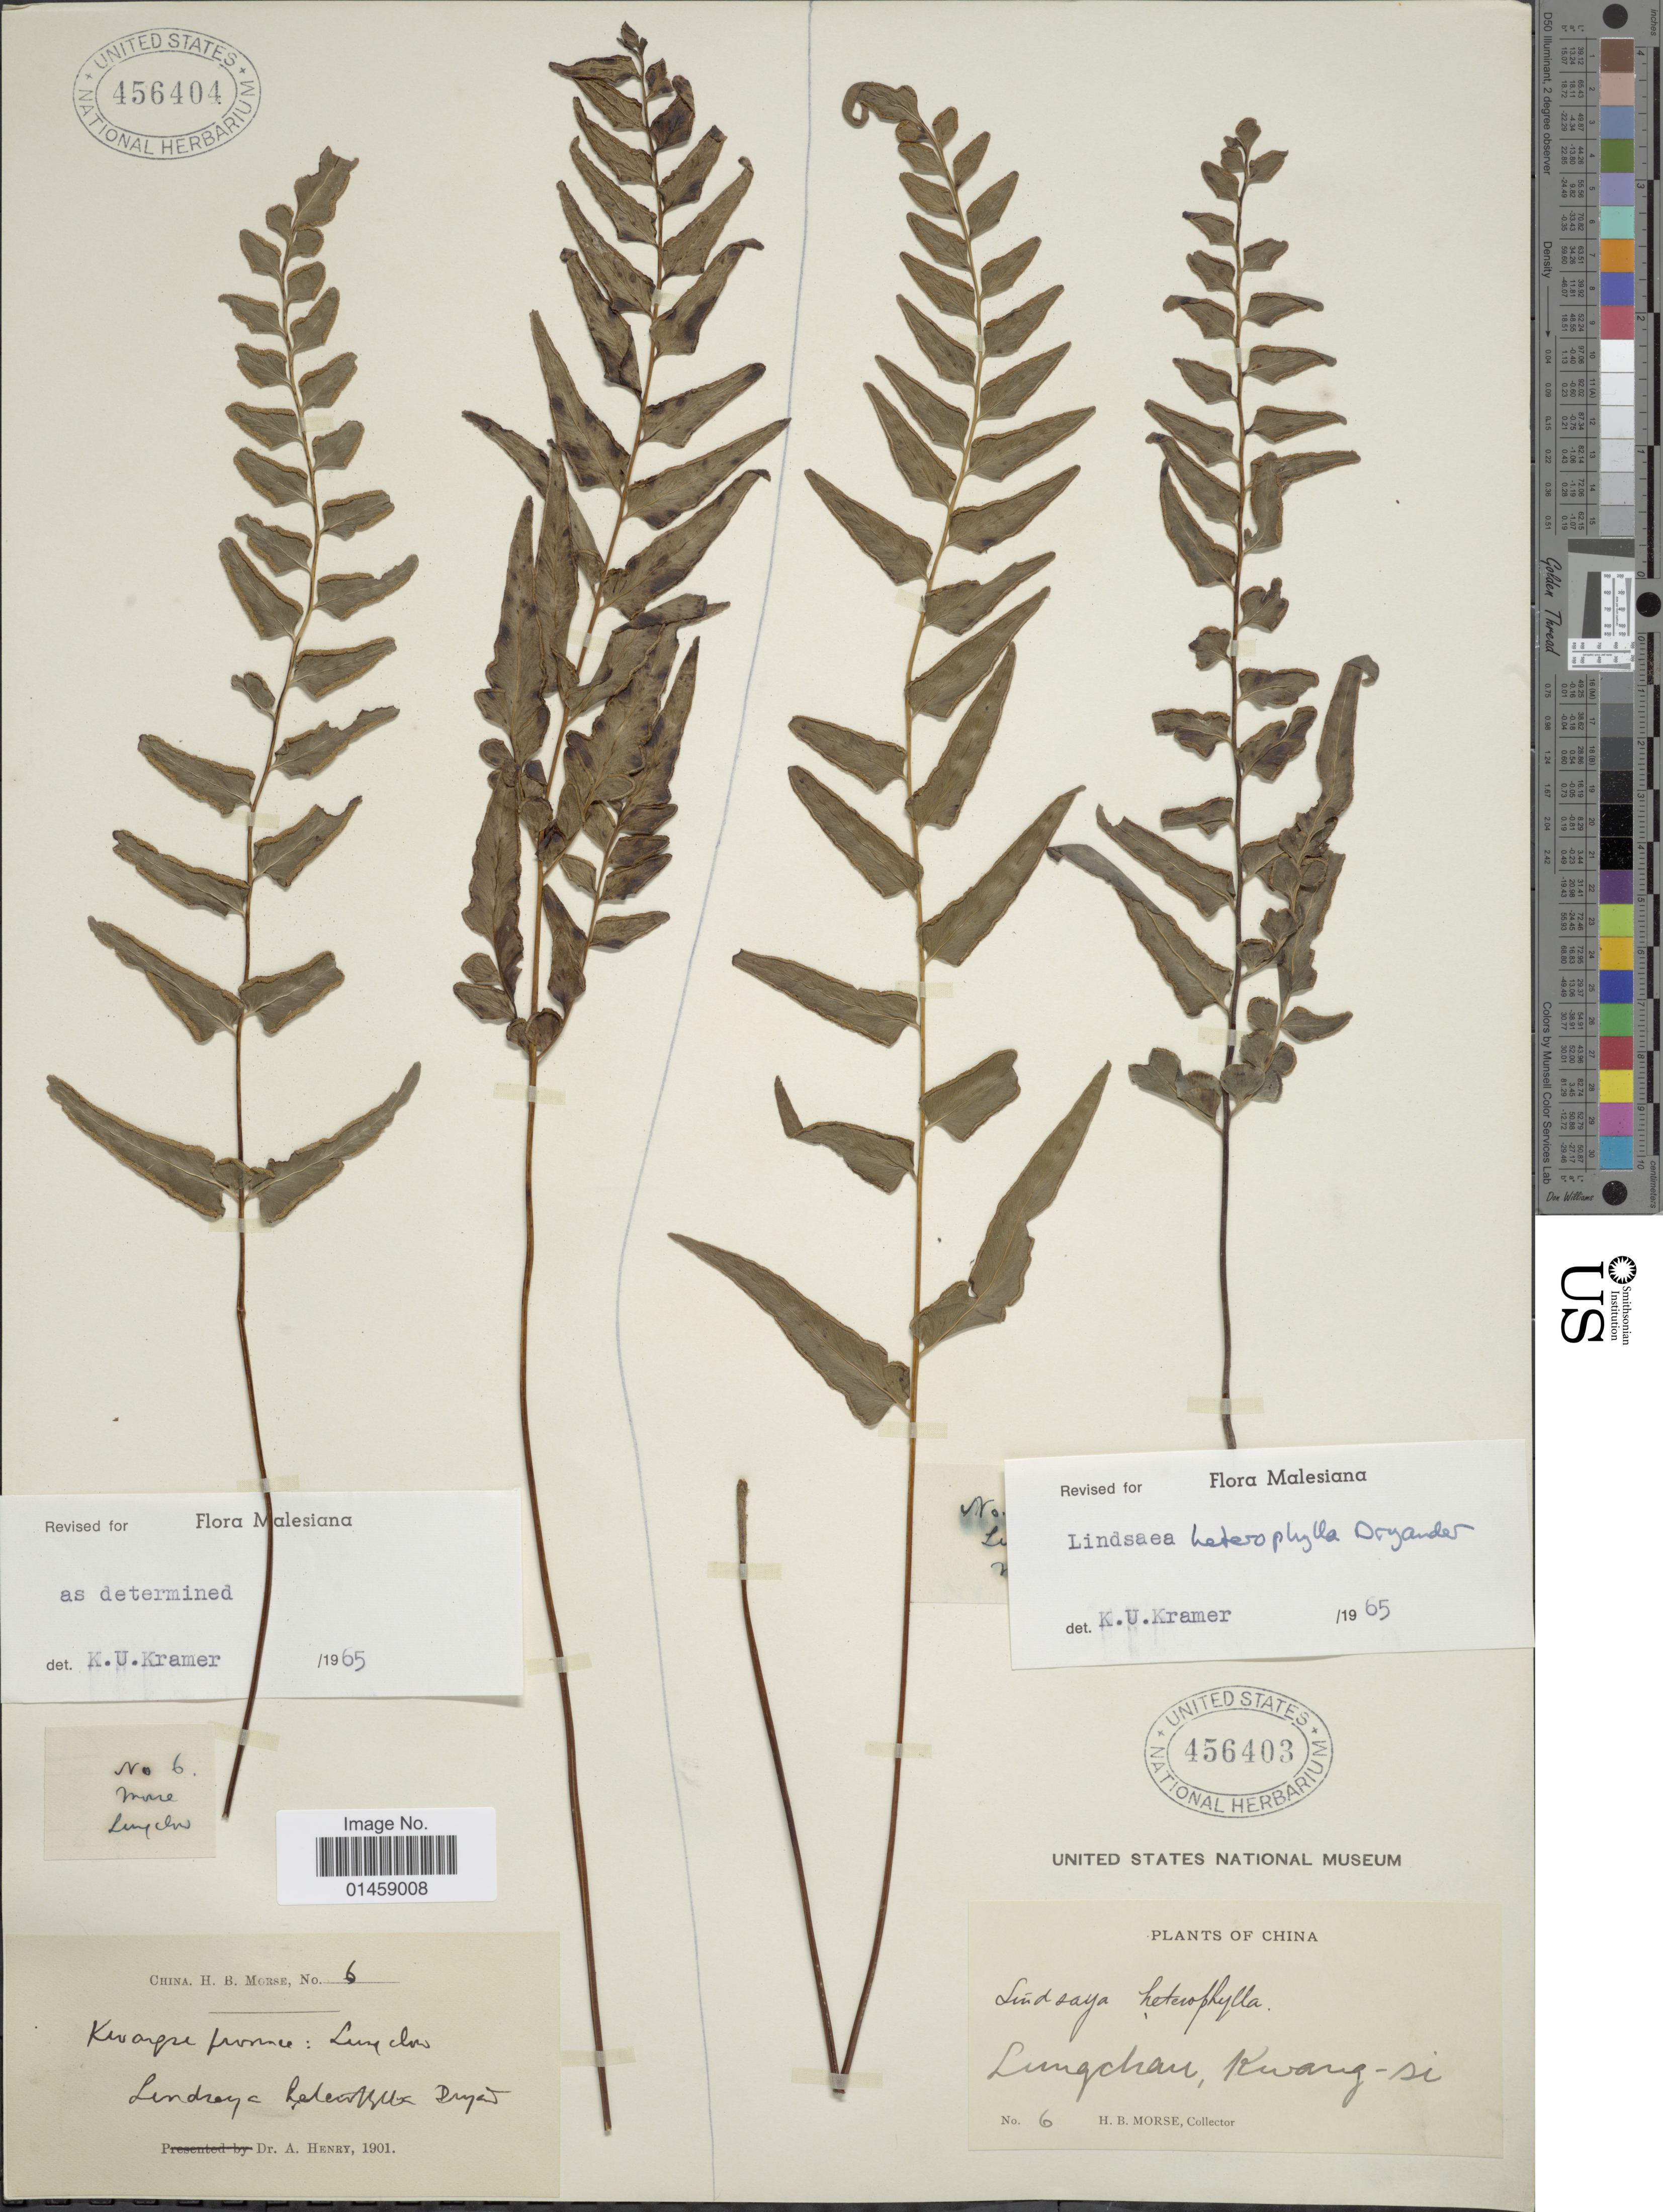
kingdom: Plantae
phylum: Tracheophyta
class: Polypodiopsida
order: Polypodiales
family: Lindsaeaceae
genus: Lindsaea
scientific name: Lindsaea heterophylla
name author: Dryand.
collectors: H. Morse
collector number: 6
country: China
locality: Kwang-Si. [interpreted]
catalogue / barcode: US 456403